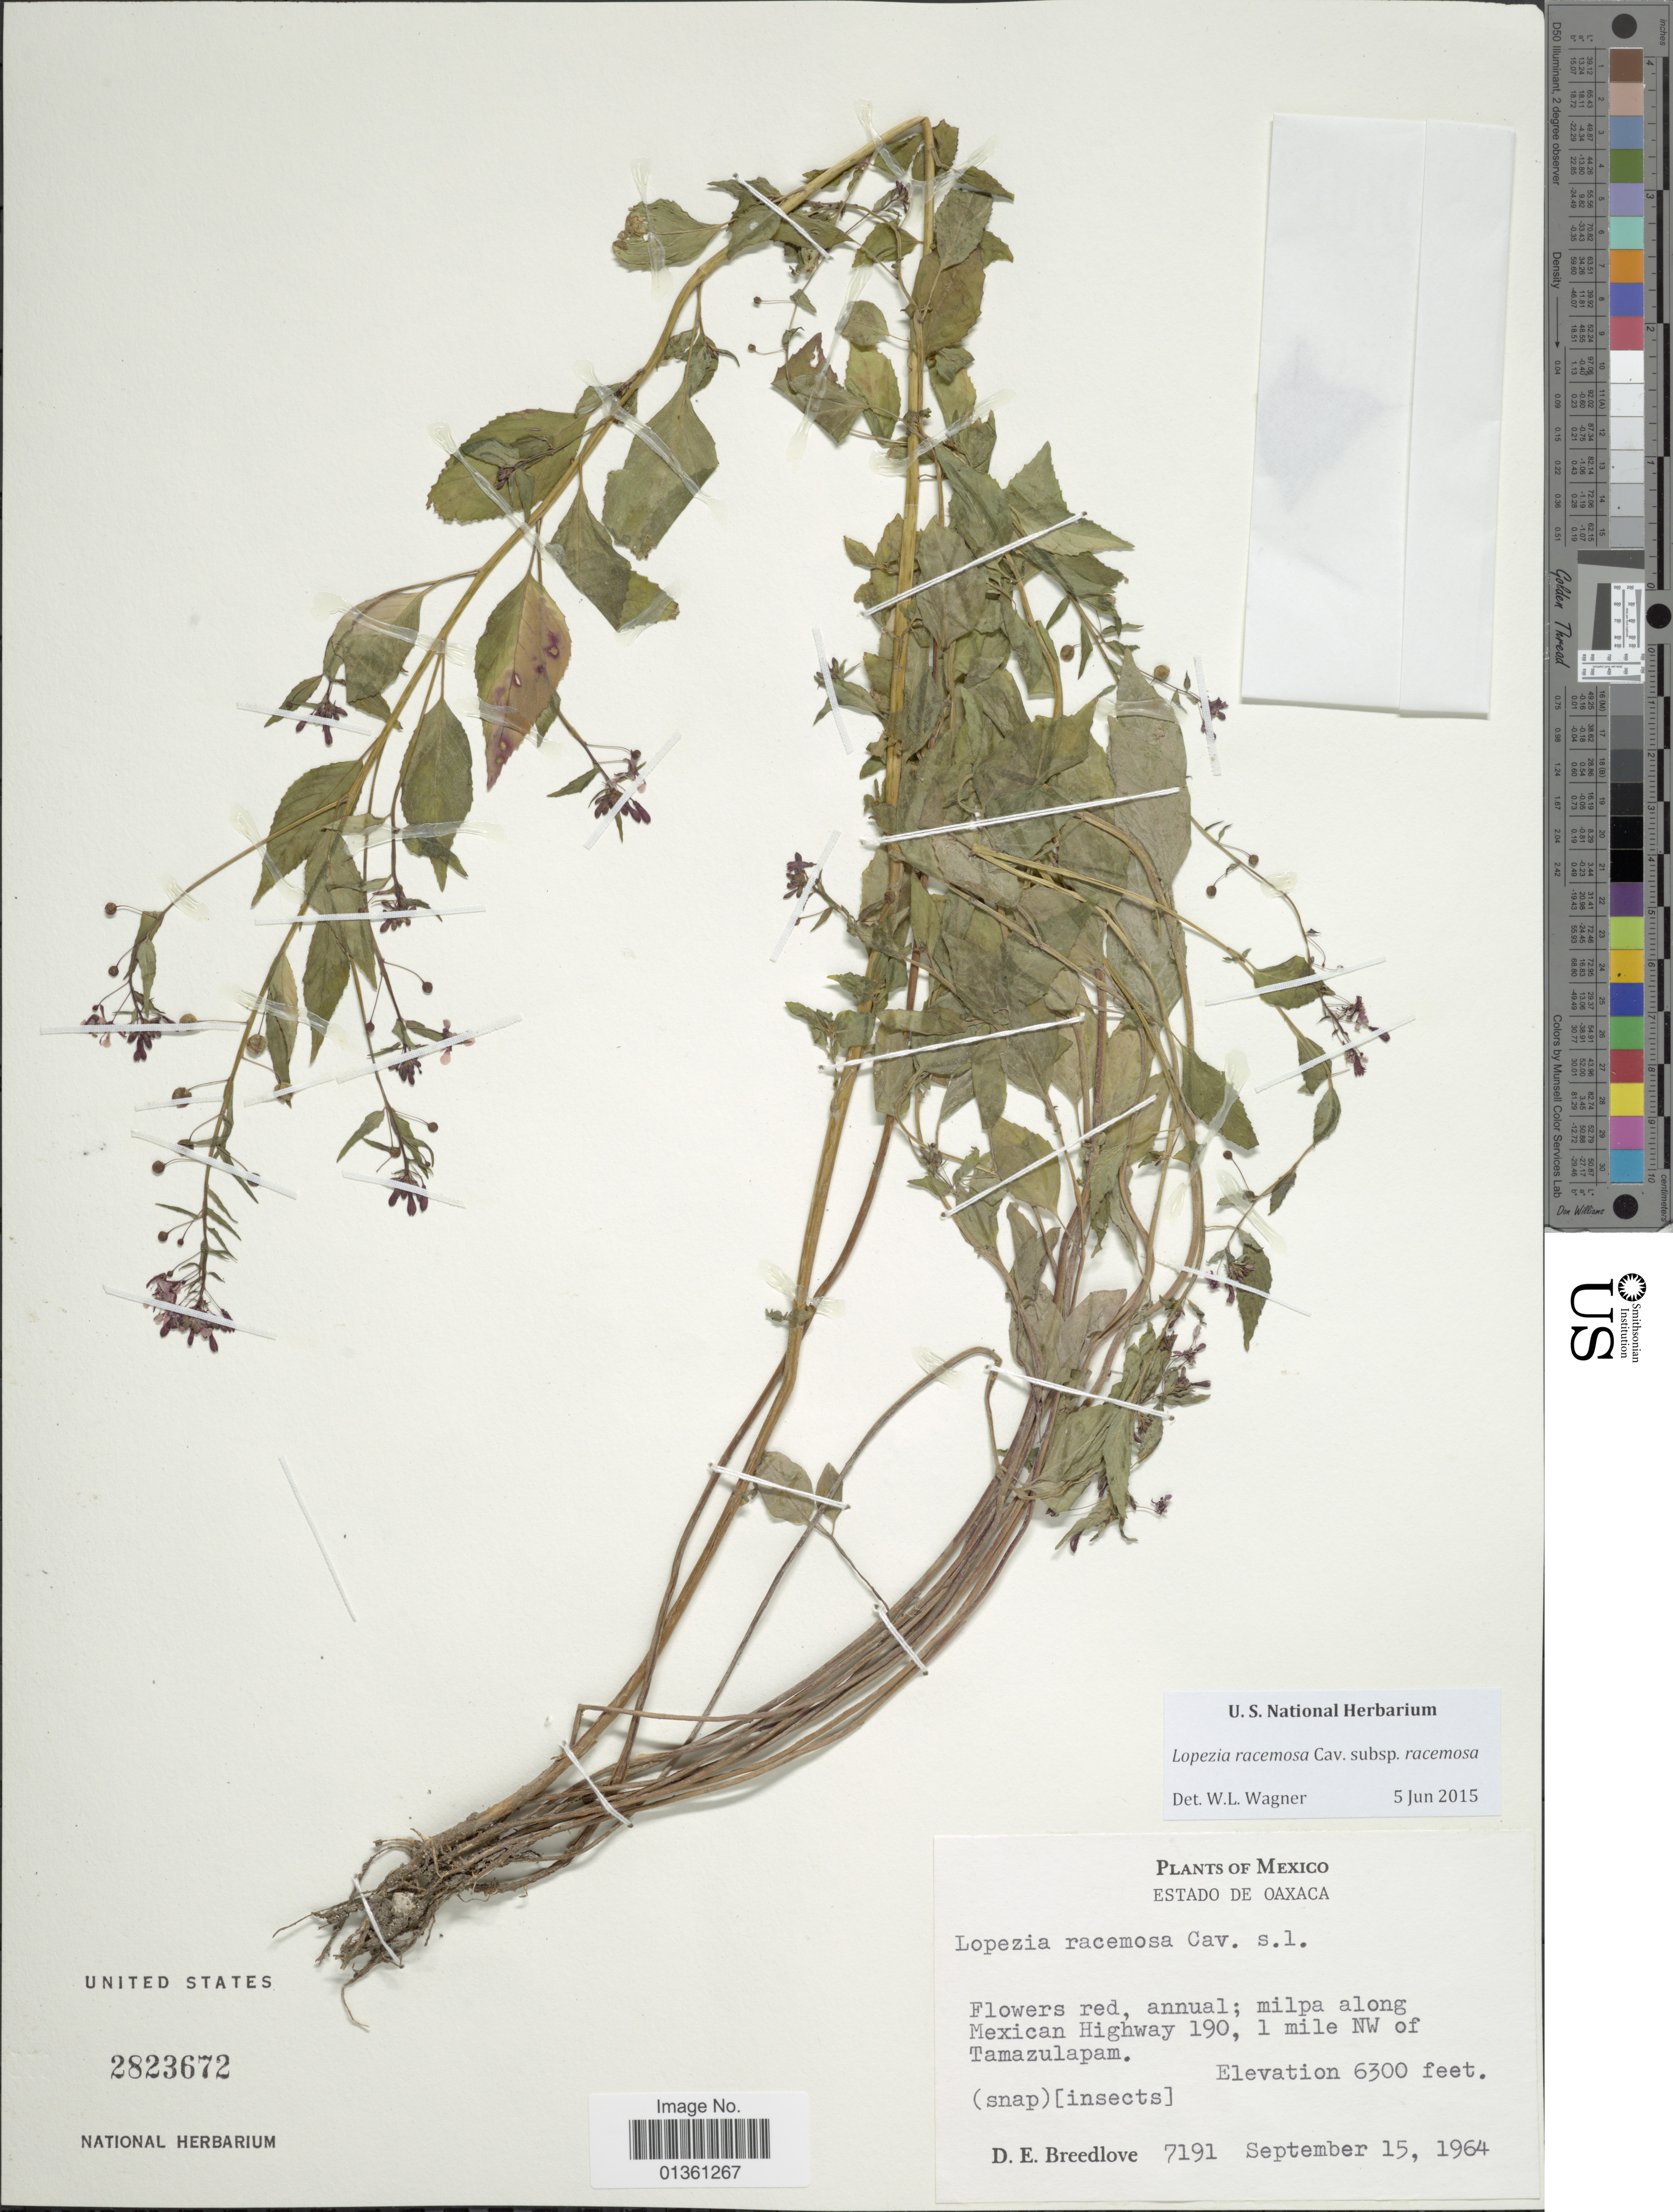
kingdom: Plantae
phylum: Tracheophyta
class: Magnoliopsida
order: Myrtales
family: Onagraceae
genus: Lopezia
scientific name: Lopezia racemosa subsp. racemosa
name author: Cav.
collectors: D. E. Breedlove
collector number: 7191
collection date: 1964-09-15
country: Mexico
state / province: Oaxaca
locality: Milpa along Mexican Highway 190, 1 mile NW of Tamazulapam.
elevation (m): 1920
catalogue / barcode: US 2823672